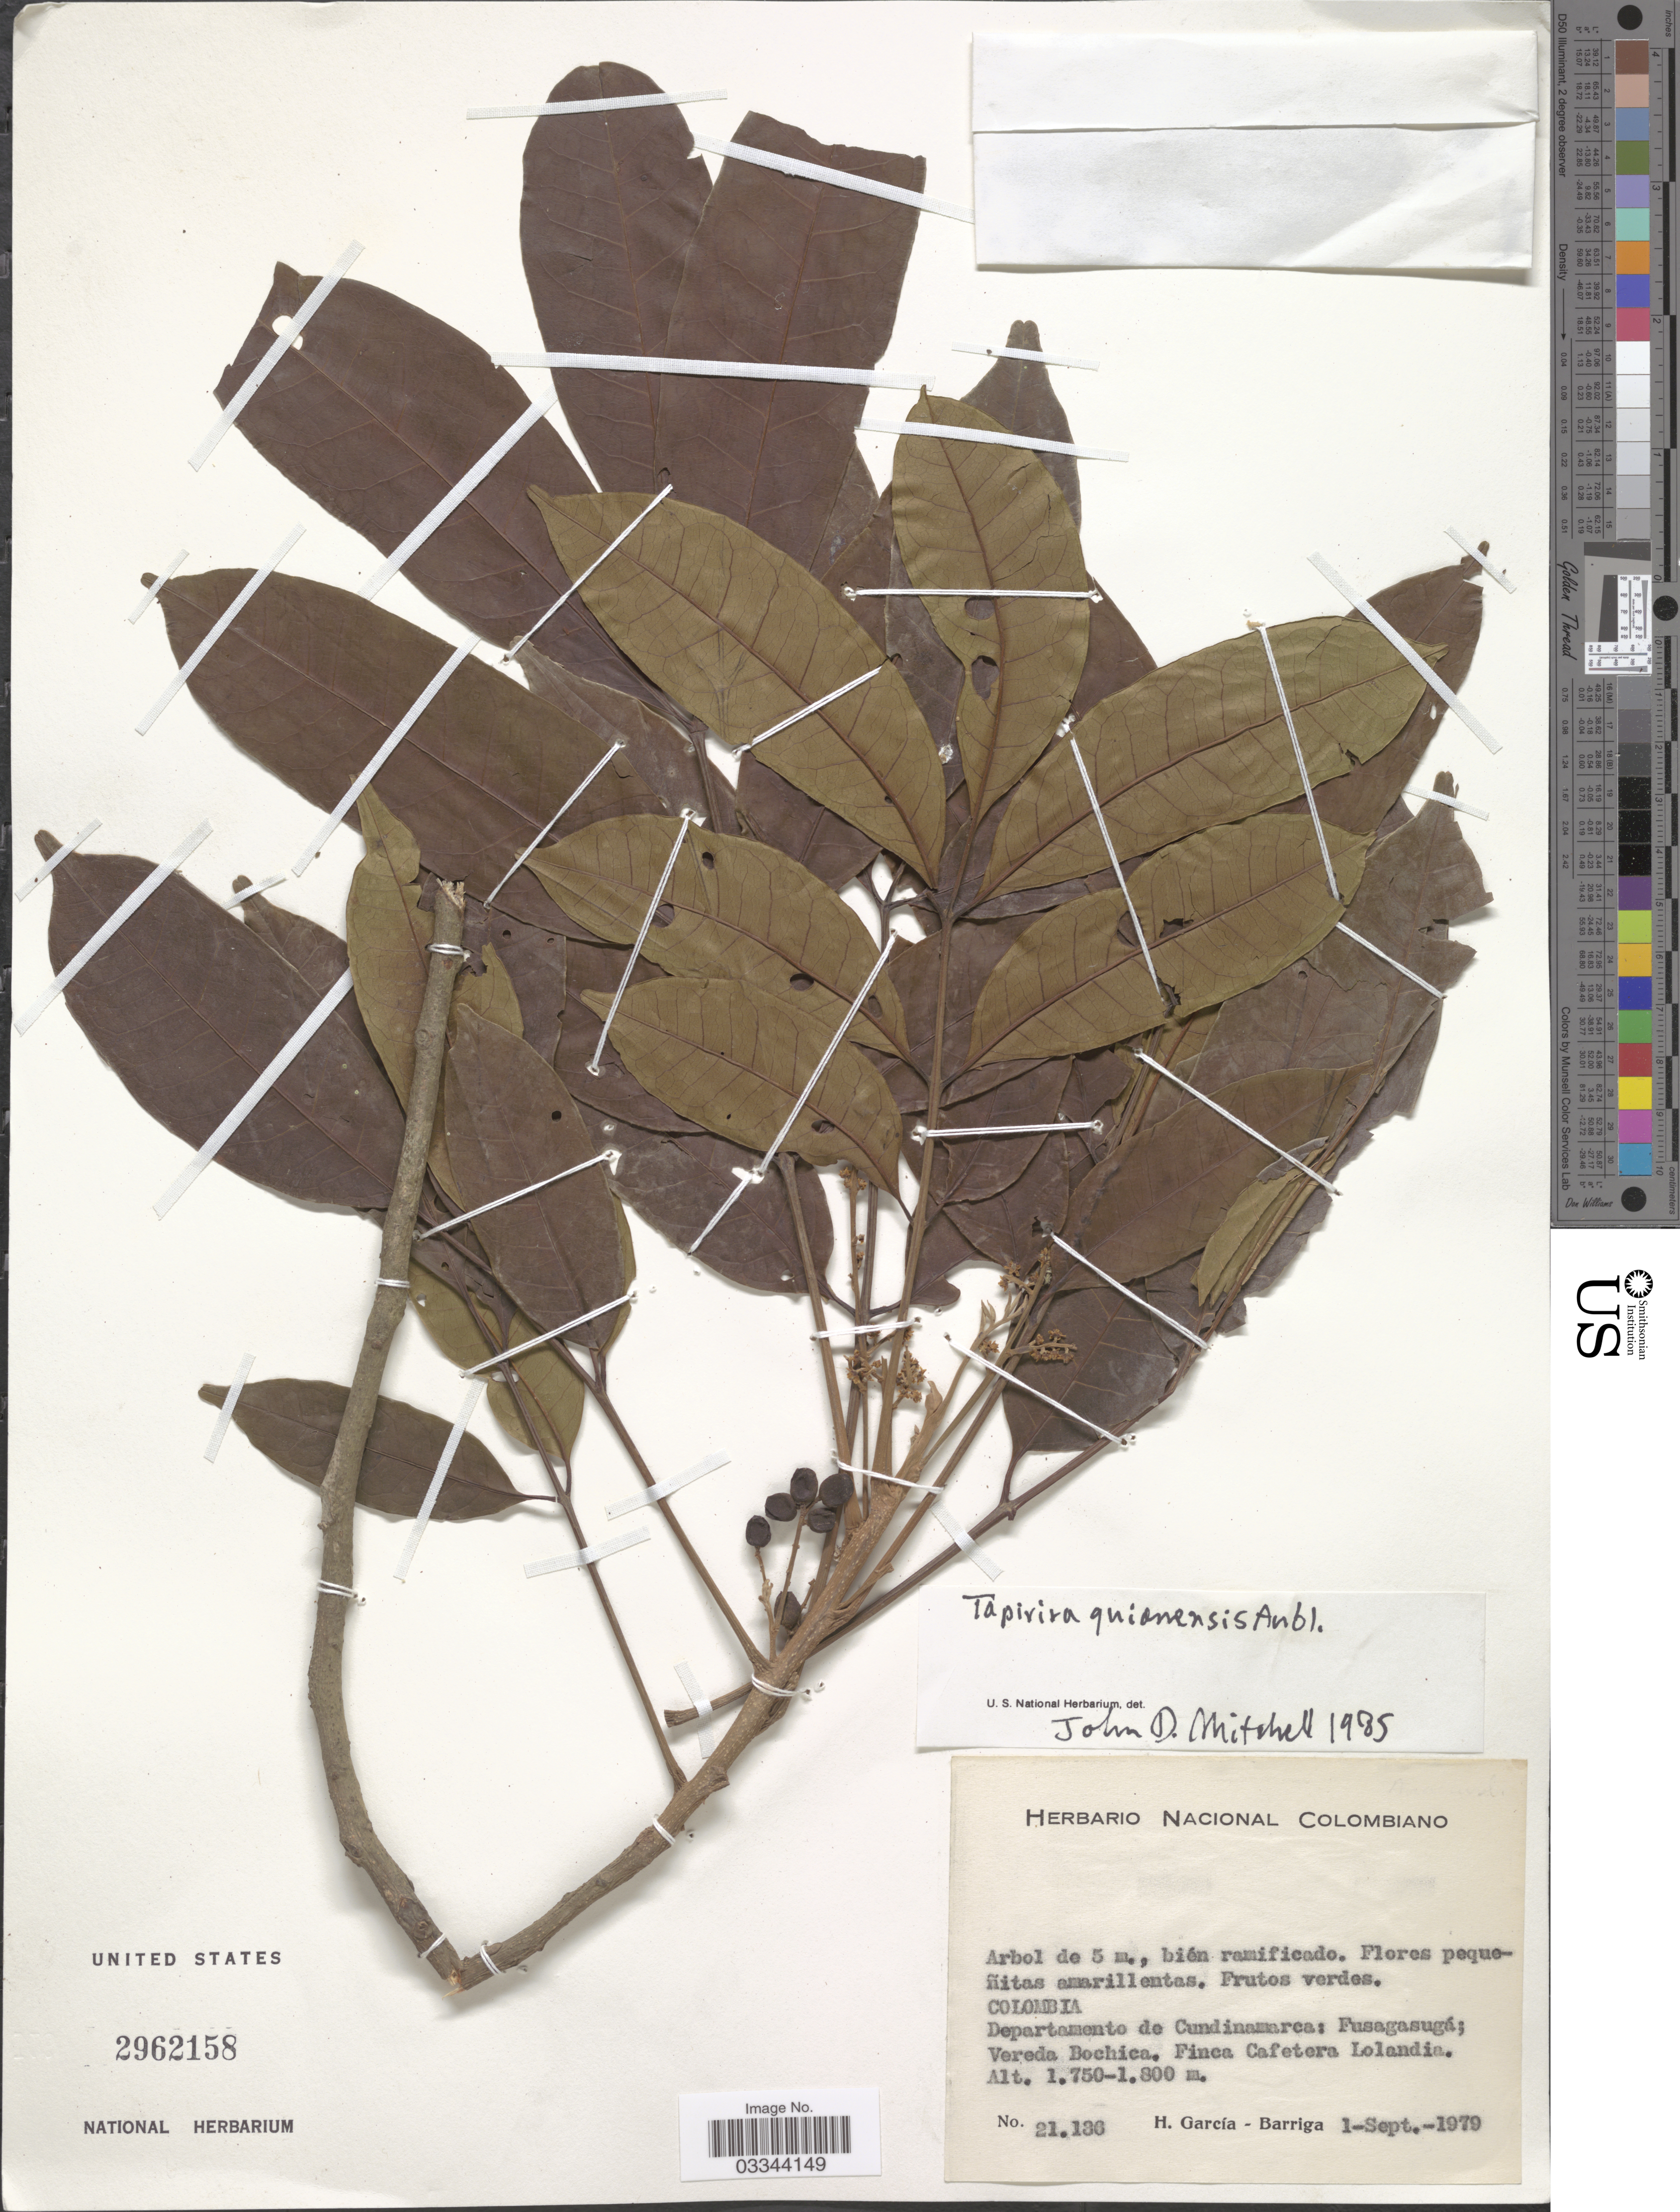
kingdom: Plantae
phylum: Tracheophyta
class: Magnoliopsida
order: Sapindales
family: Anacardiaceae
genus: Tapirira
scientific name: Tapirira guianensis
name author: Aubl.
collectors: H. García Barriga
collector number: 21136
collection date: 1979-09-01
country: Colombia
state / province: Cundinamarca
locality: Departamento de Cundinamarca: Fusagusugá; Vereda Bochica. Finca Cafetera Lelandia.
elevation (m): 1750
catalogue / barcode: US 2962158